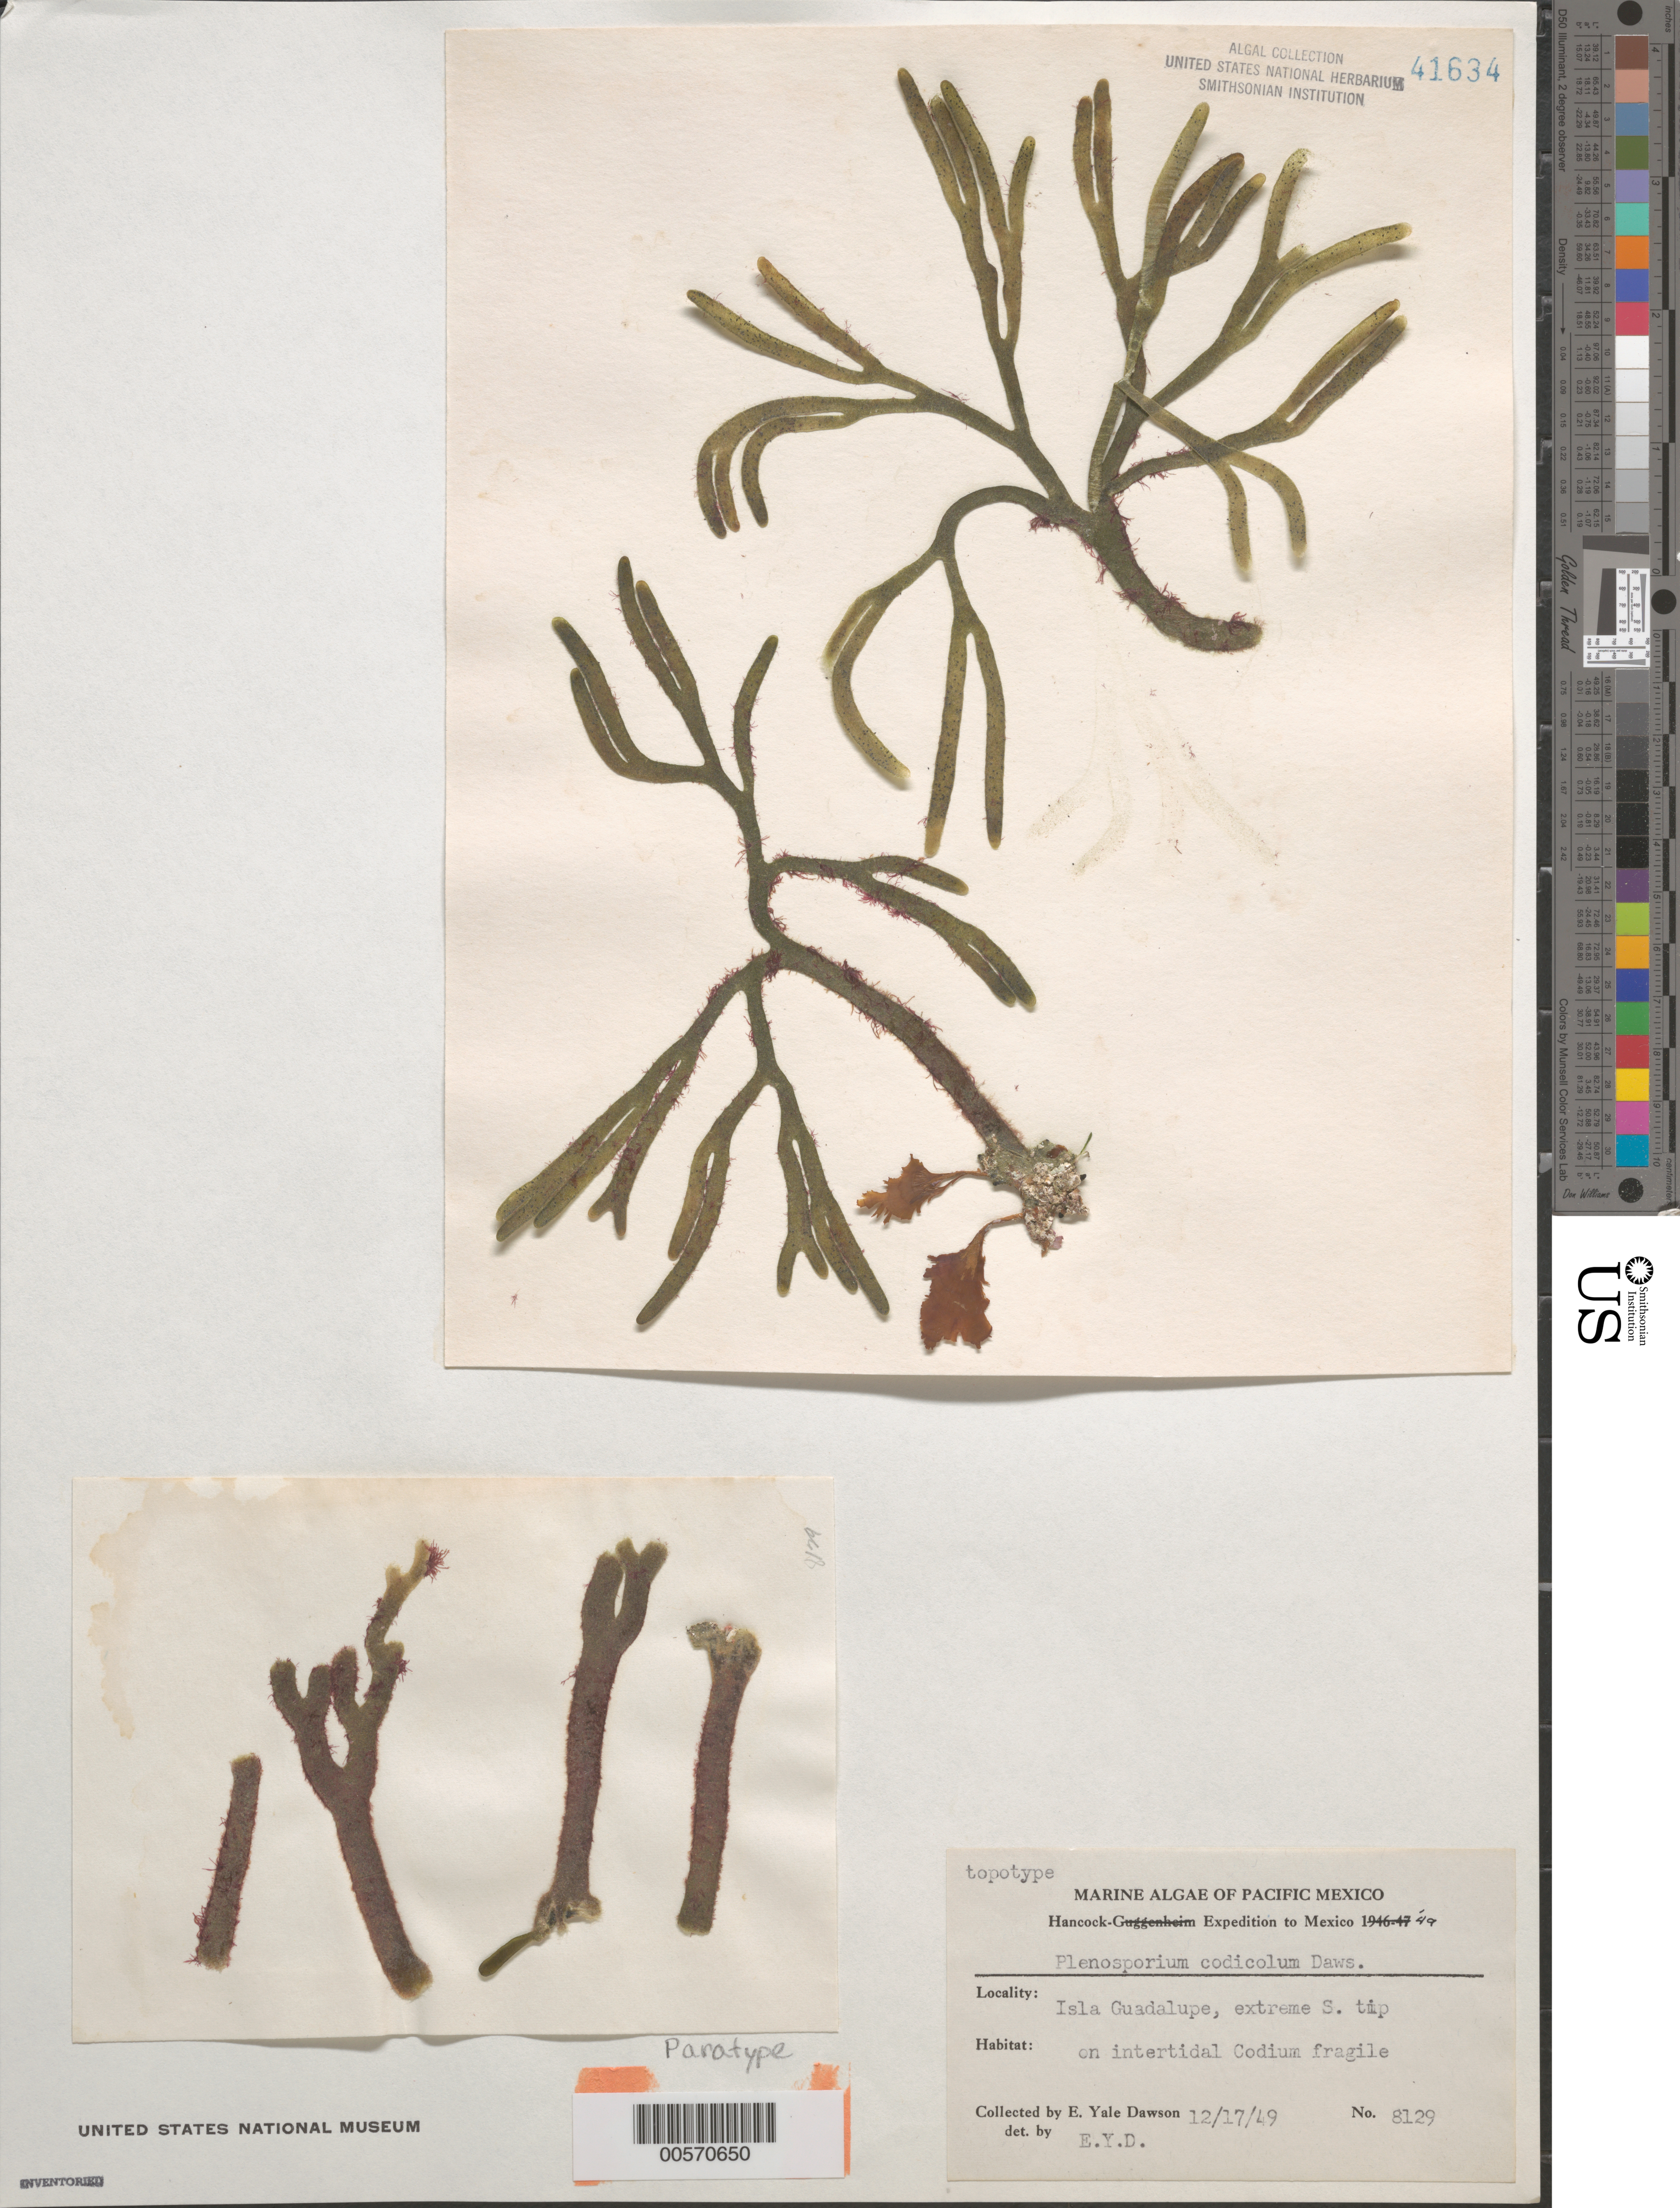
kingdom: Plantae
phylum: Rhodophyta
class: Florideophyceae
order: Ceramiales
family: Wrangeliaceae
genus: Ptilothamnion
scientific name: Ptilothamnion codicola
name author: (E.Y. Dawson) I.A. Abbott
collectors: E. Y. Dawson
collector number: EYD 8129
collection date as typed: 17 December 1949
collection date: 1949-12-17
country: Mexico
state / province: Baja California Norte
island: Isla Guadalupe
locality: southern tip, Guadalupe island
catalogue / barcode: US 41634